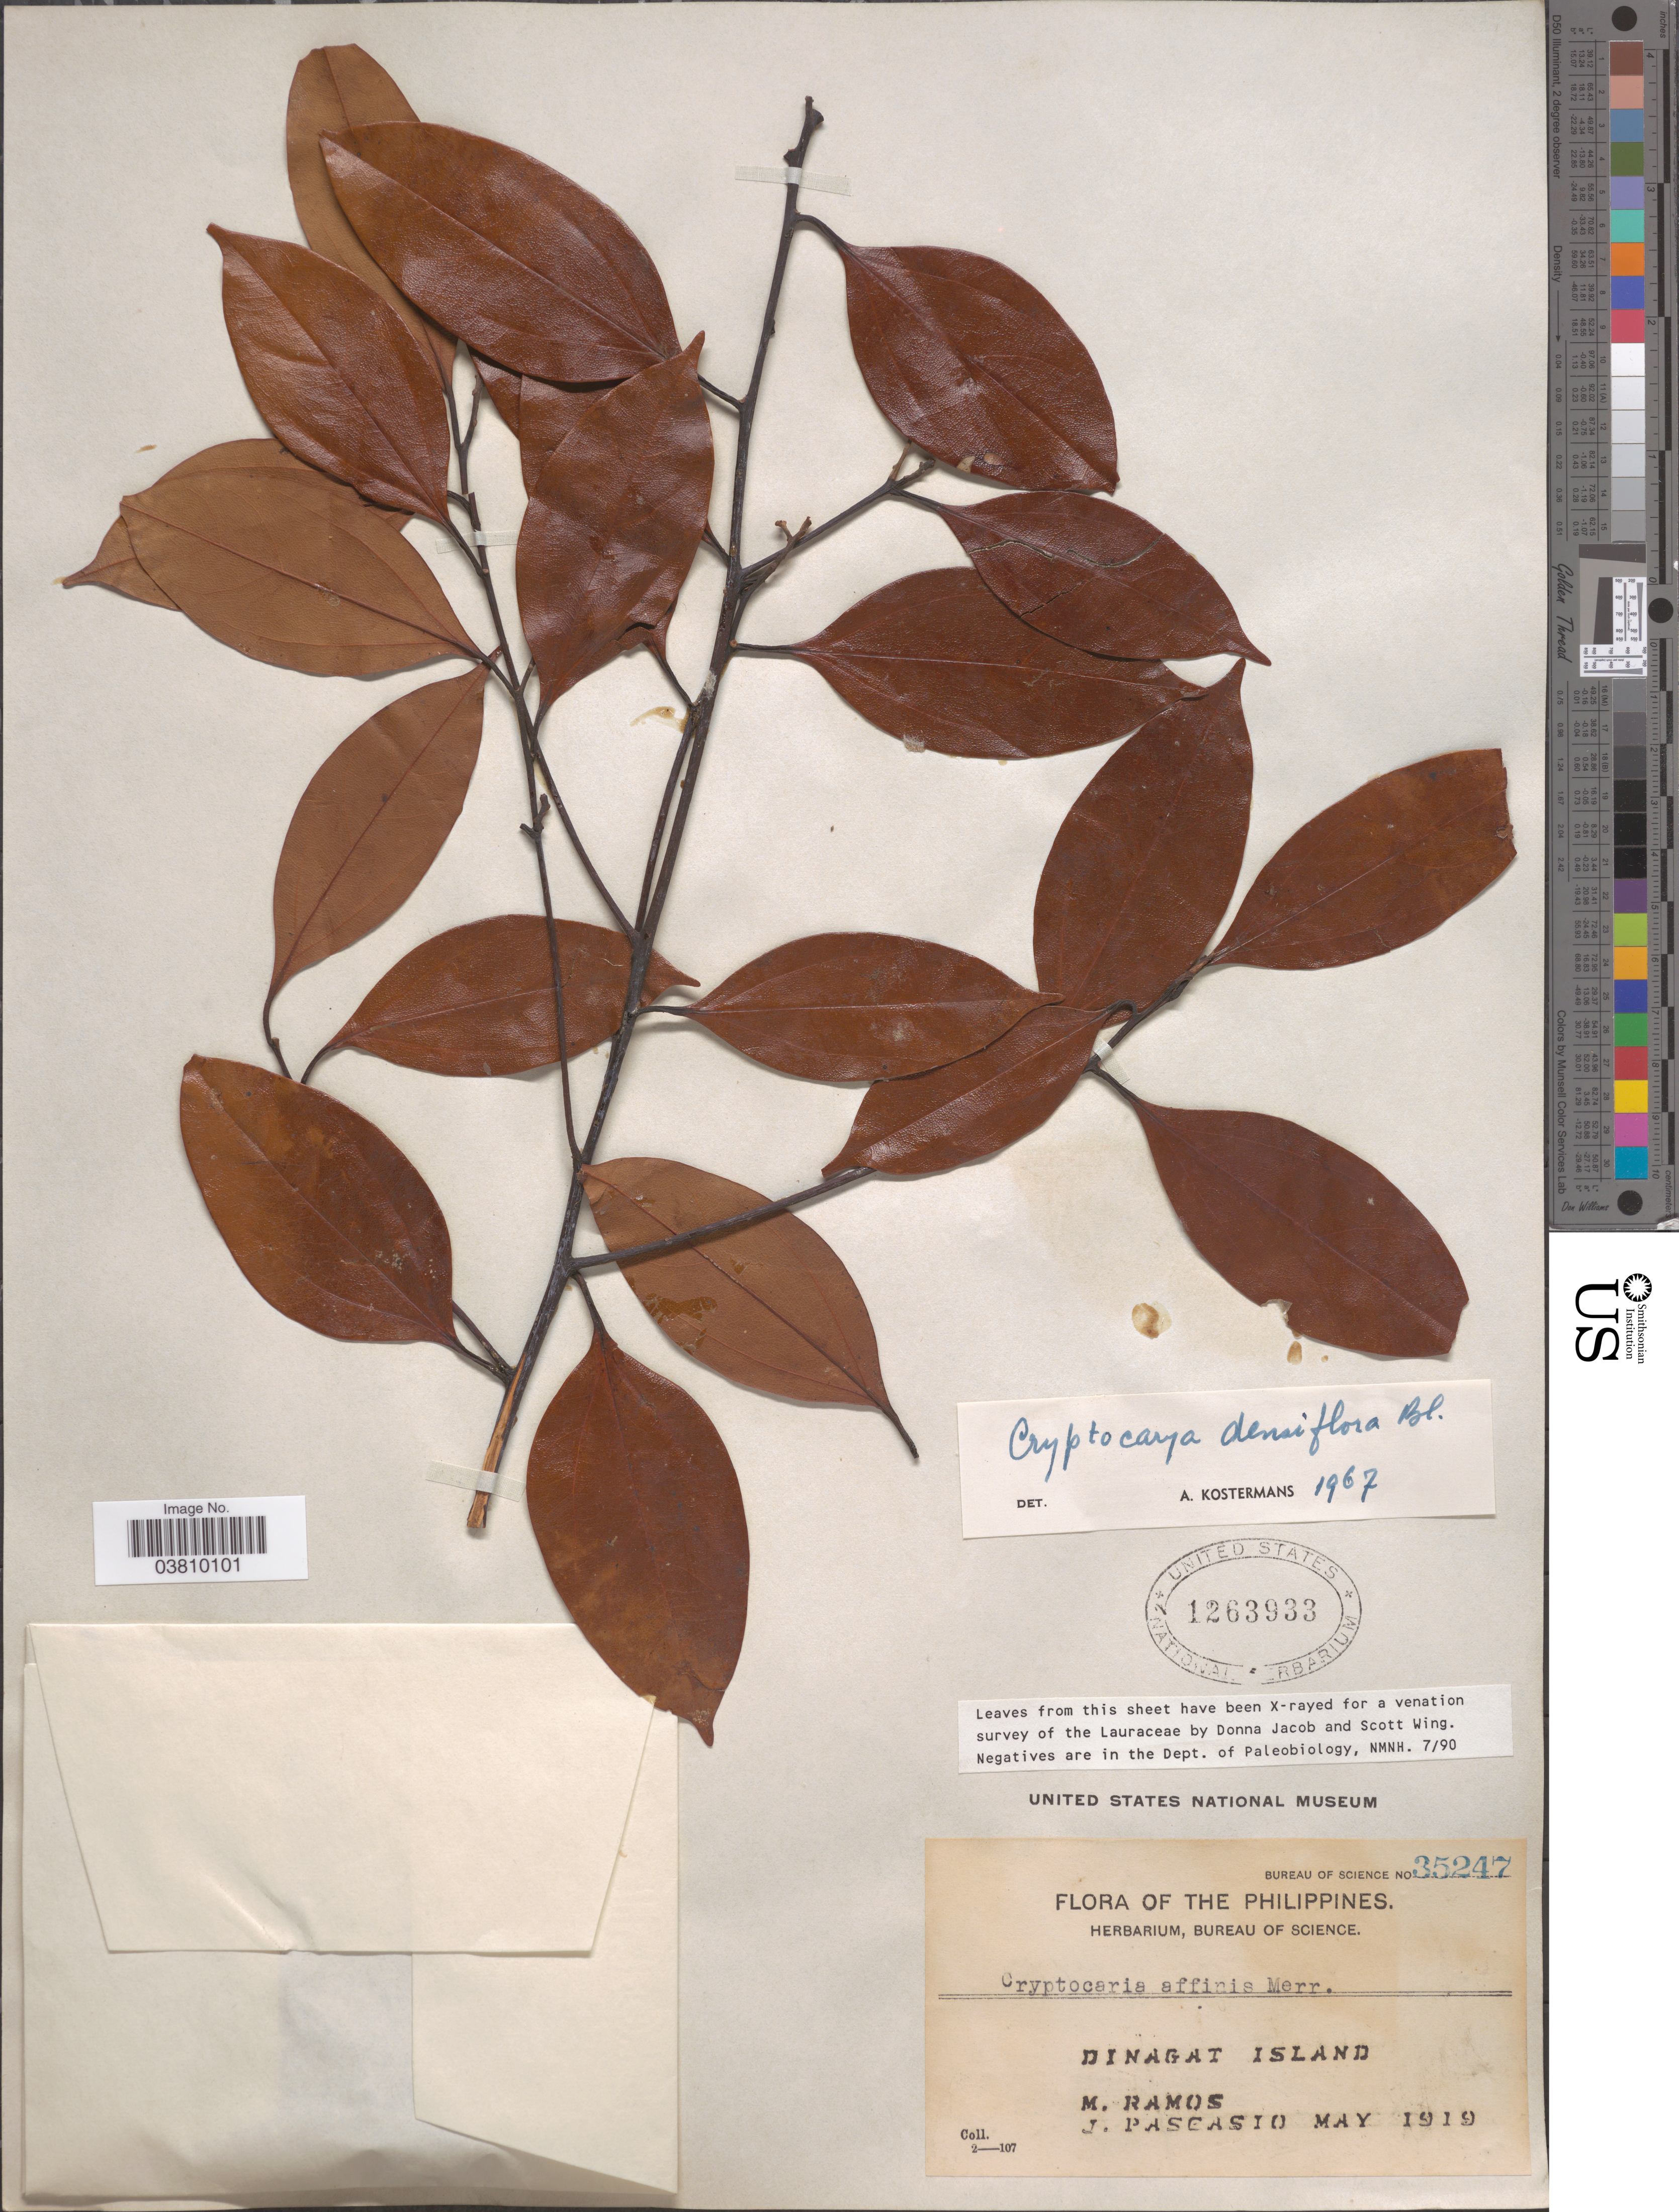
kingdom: Plantae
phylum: Tracheophyta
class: Magnoliopsida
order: Laurales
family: Lauraceae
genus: Cryptocarya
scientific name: Cryptocarya densiflora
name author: Blume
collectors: M. Ramos & J. Pascasio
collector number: Bureau of Science 35247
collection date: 1919-05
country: Philippines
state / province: Caraga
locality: Dinagat Island.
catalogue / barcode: US 1263933